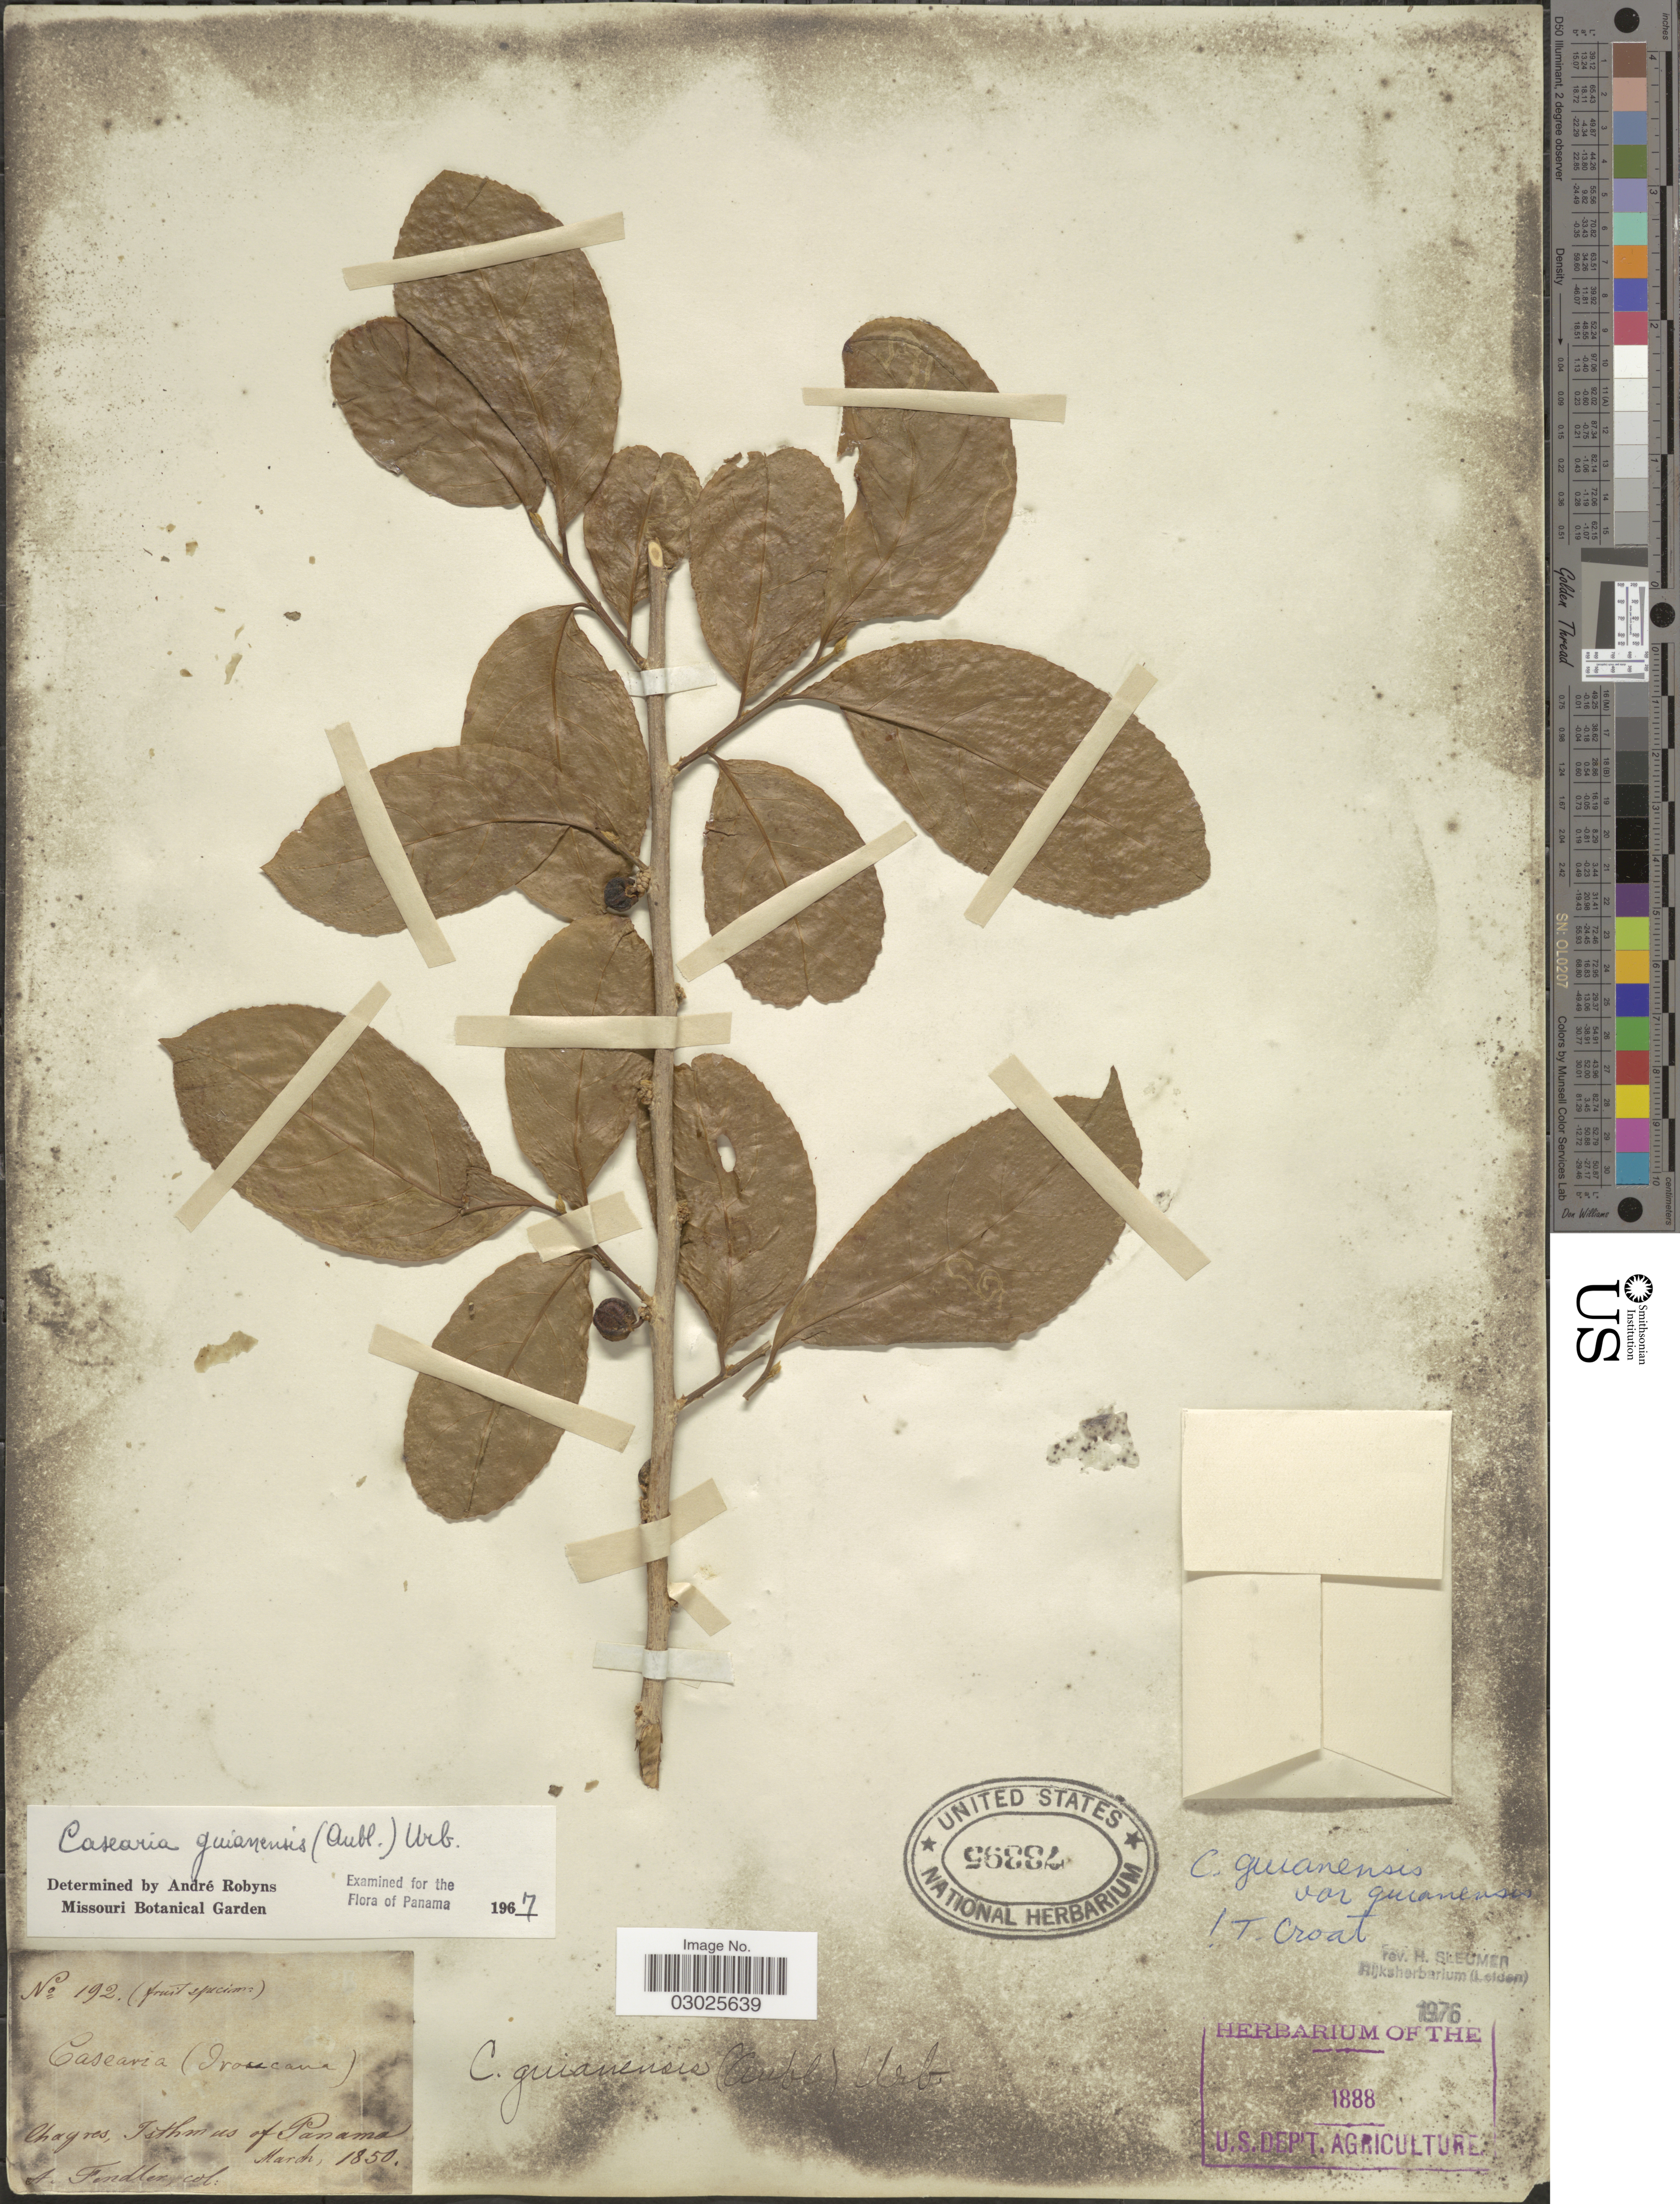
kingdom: Plantae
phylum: Tracheophyta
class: Magnoliopsida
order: Malpighiales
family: Salicaceae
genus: Casearia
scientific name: Casearia guianensis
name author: (Aubl.) Urb.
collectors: A. Fendler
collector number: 192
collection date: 1850-03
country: Panama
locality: Chagres, Isthmus of Panama.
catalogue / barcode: US 73395